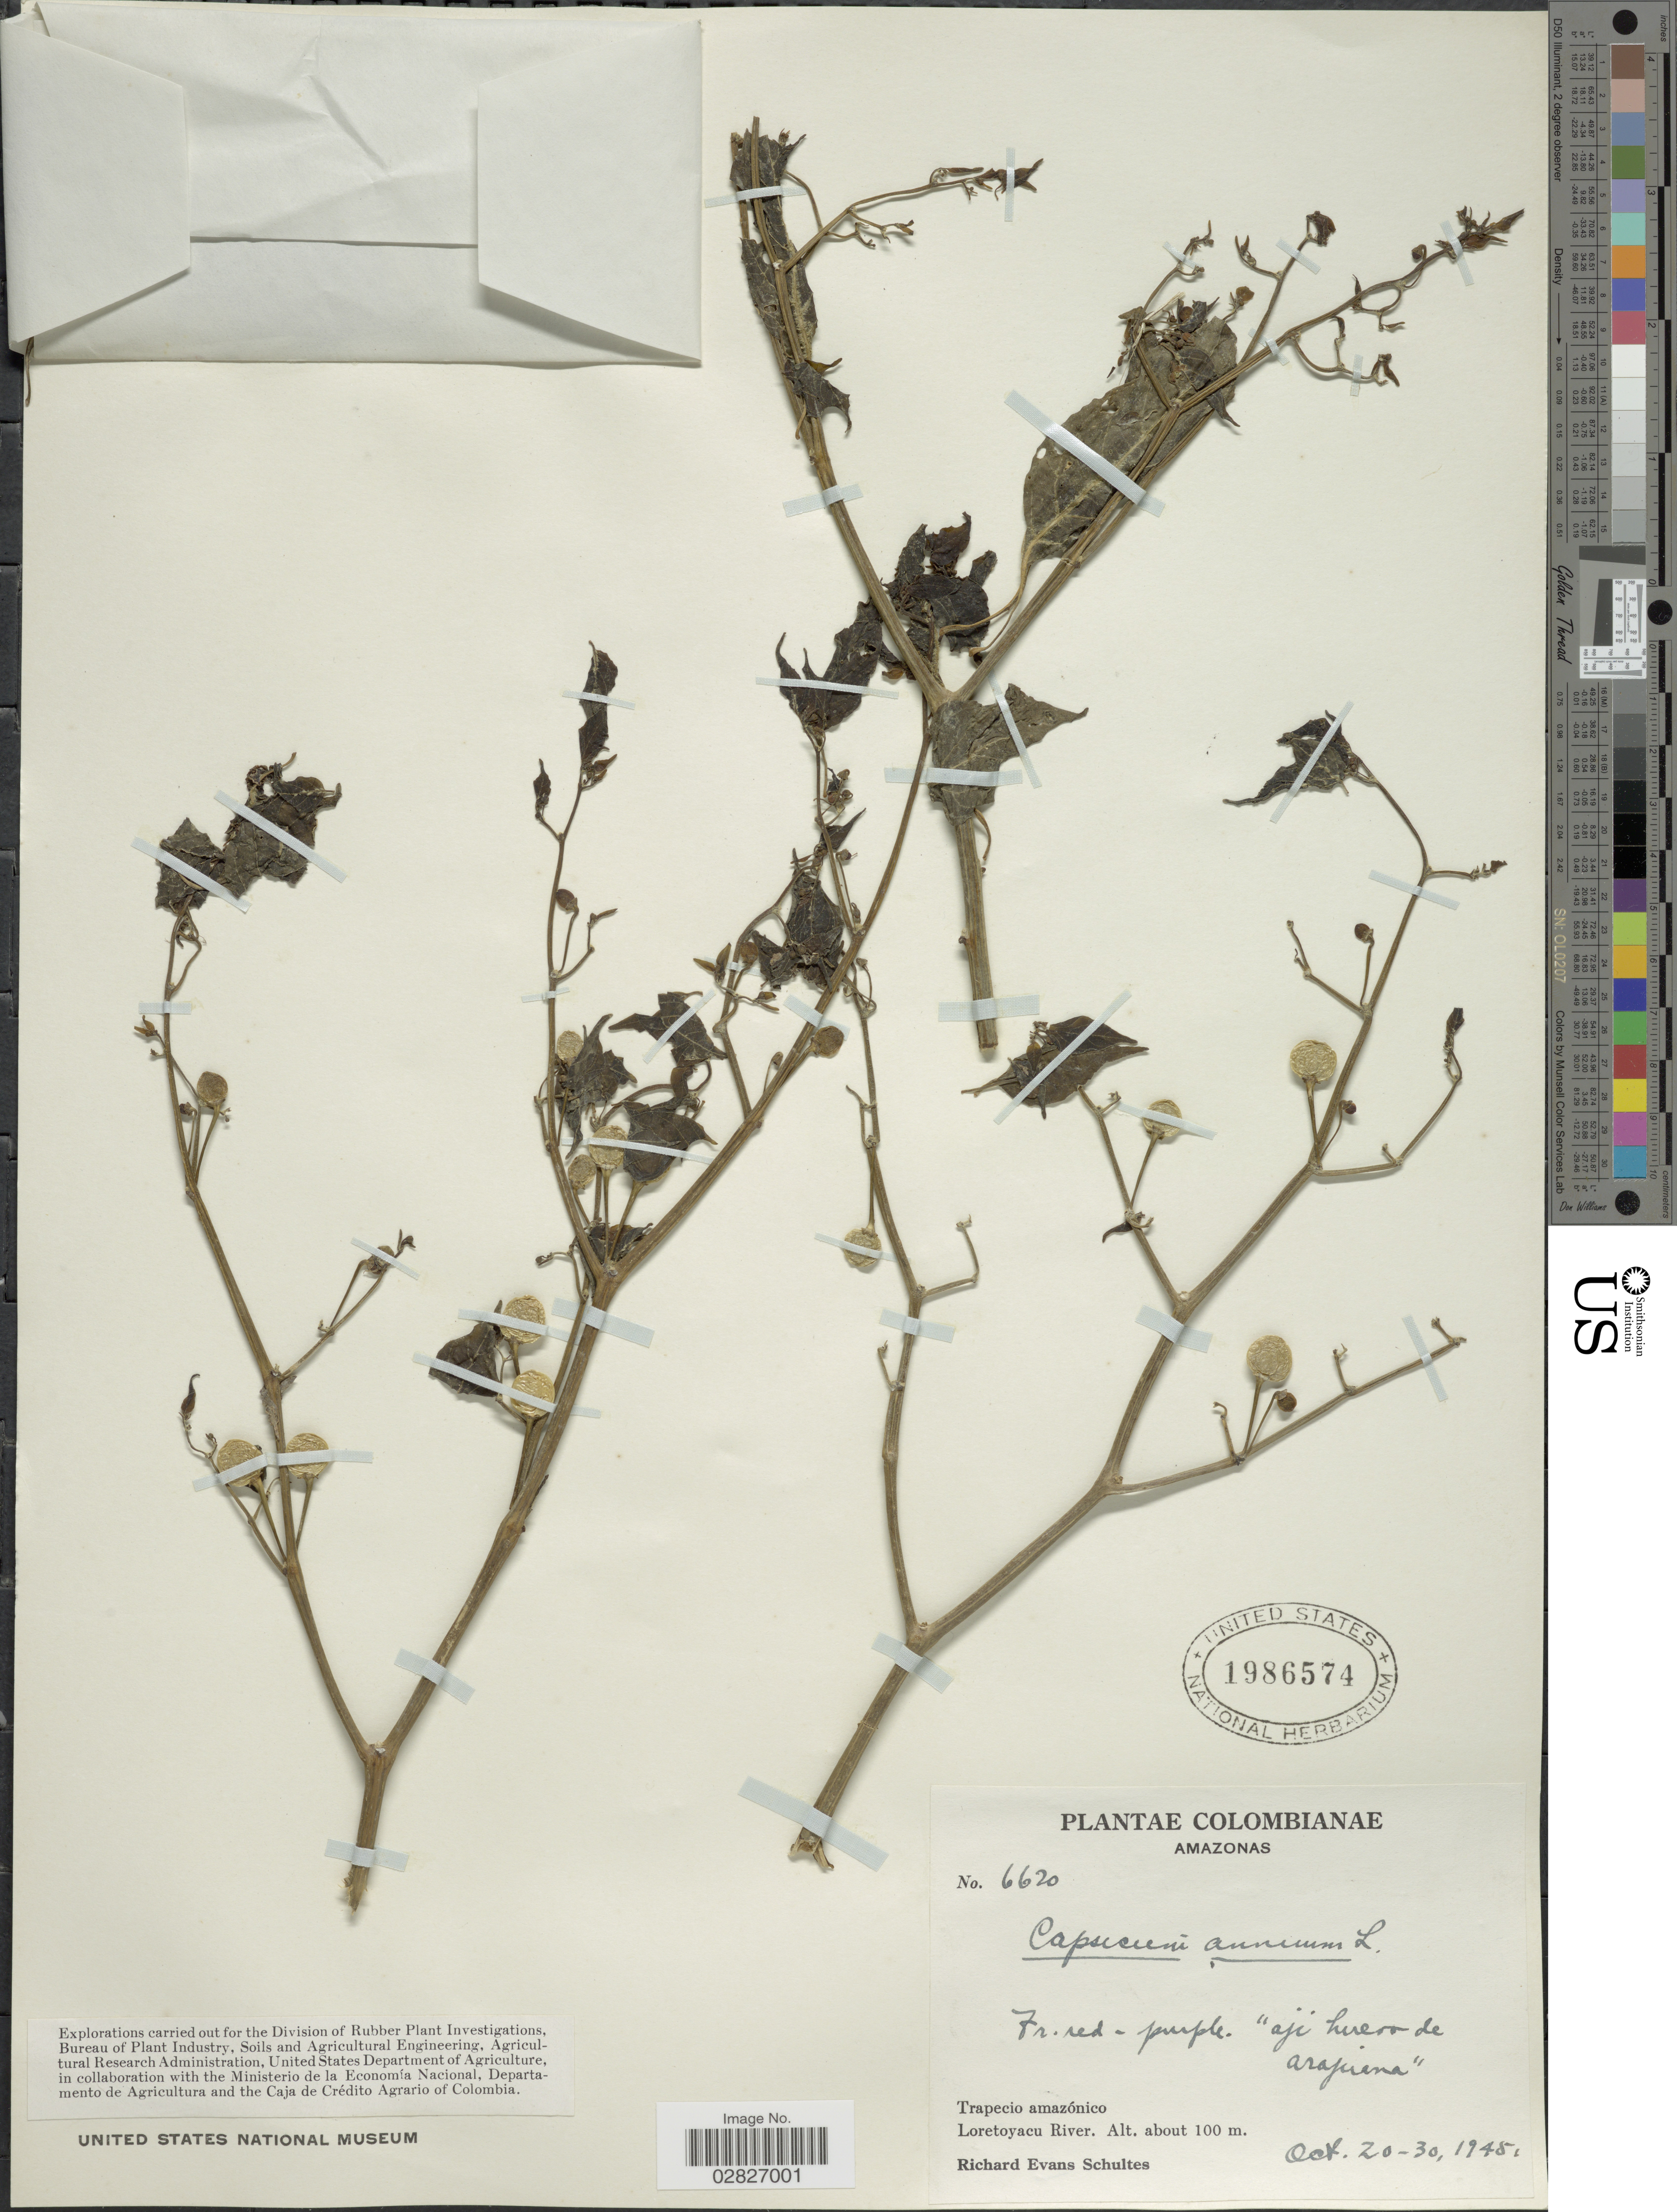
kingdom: Plantae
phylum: Tracheophyta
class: Magnoliopsida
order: Solanales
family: Solanaceae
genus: Capsicum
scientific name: Capsicum annuum 'Habanero'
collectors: R. E. Schultes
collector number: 6620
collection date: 1945-10-20/1945-10-30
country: Colombia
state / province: Amazônas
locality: Trapecio amazónico, Loretoyacu River.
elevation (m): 100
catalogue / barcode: US 1986574